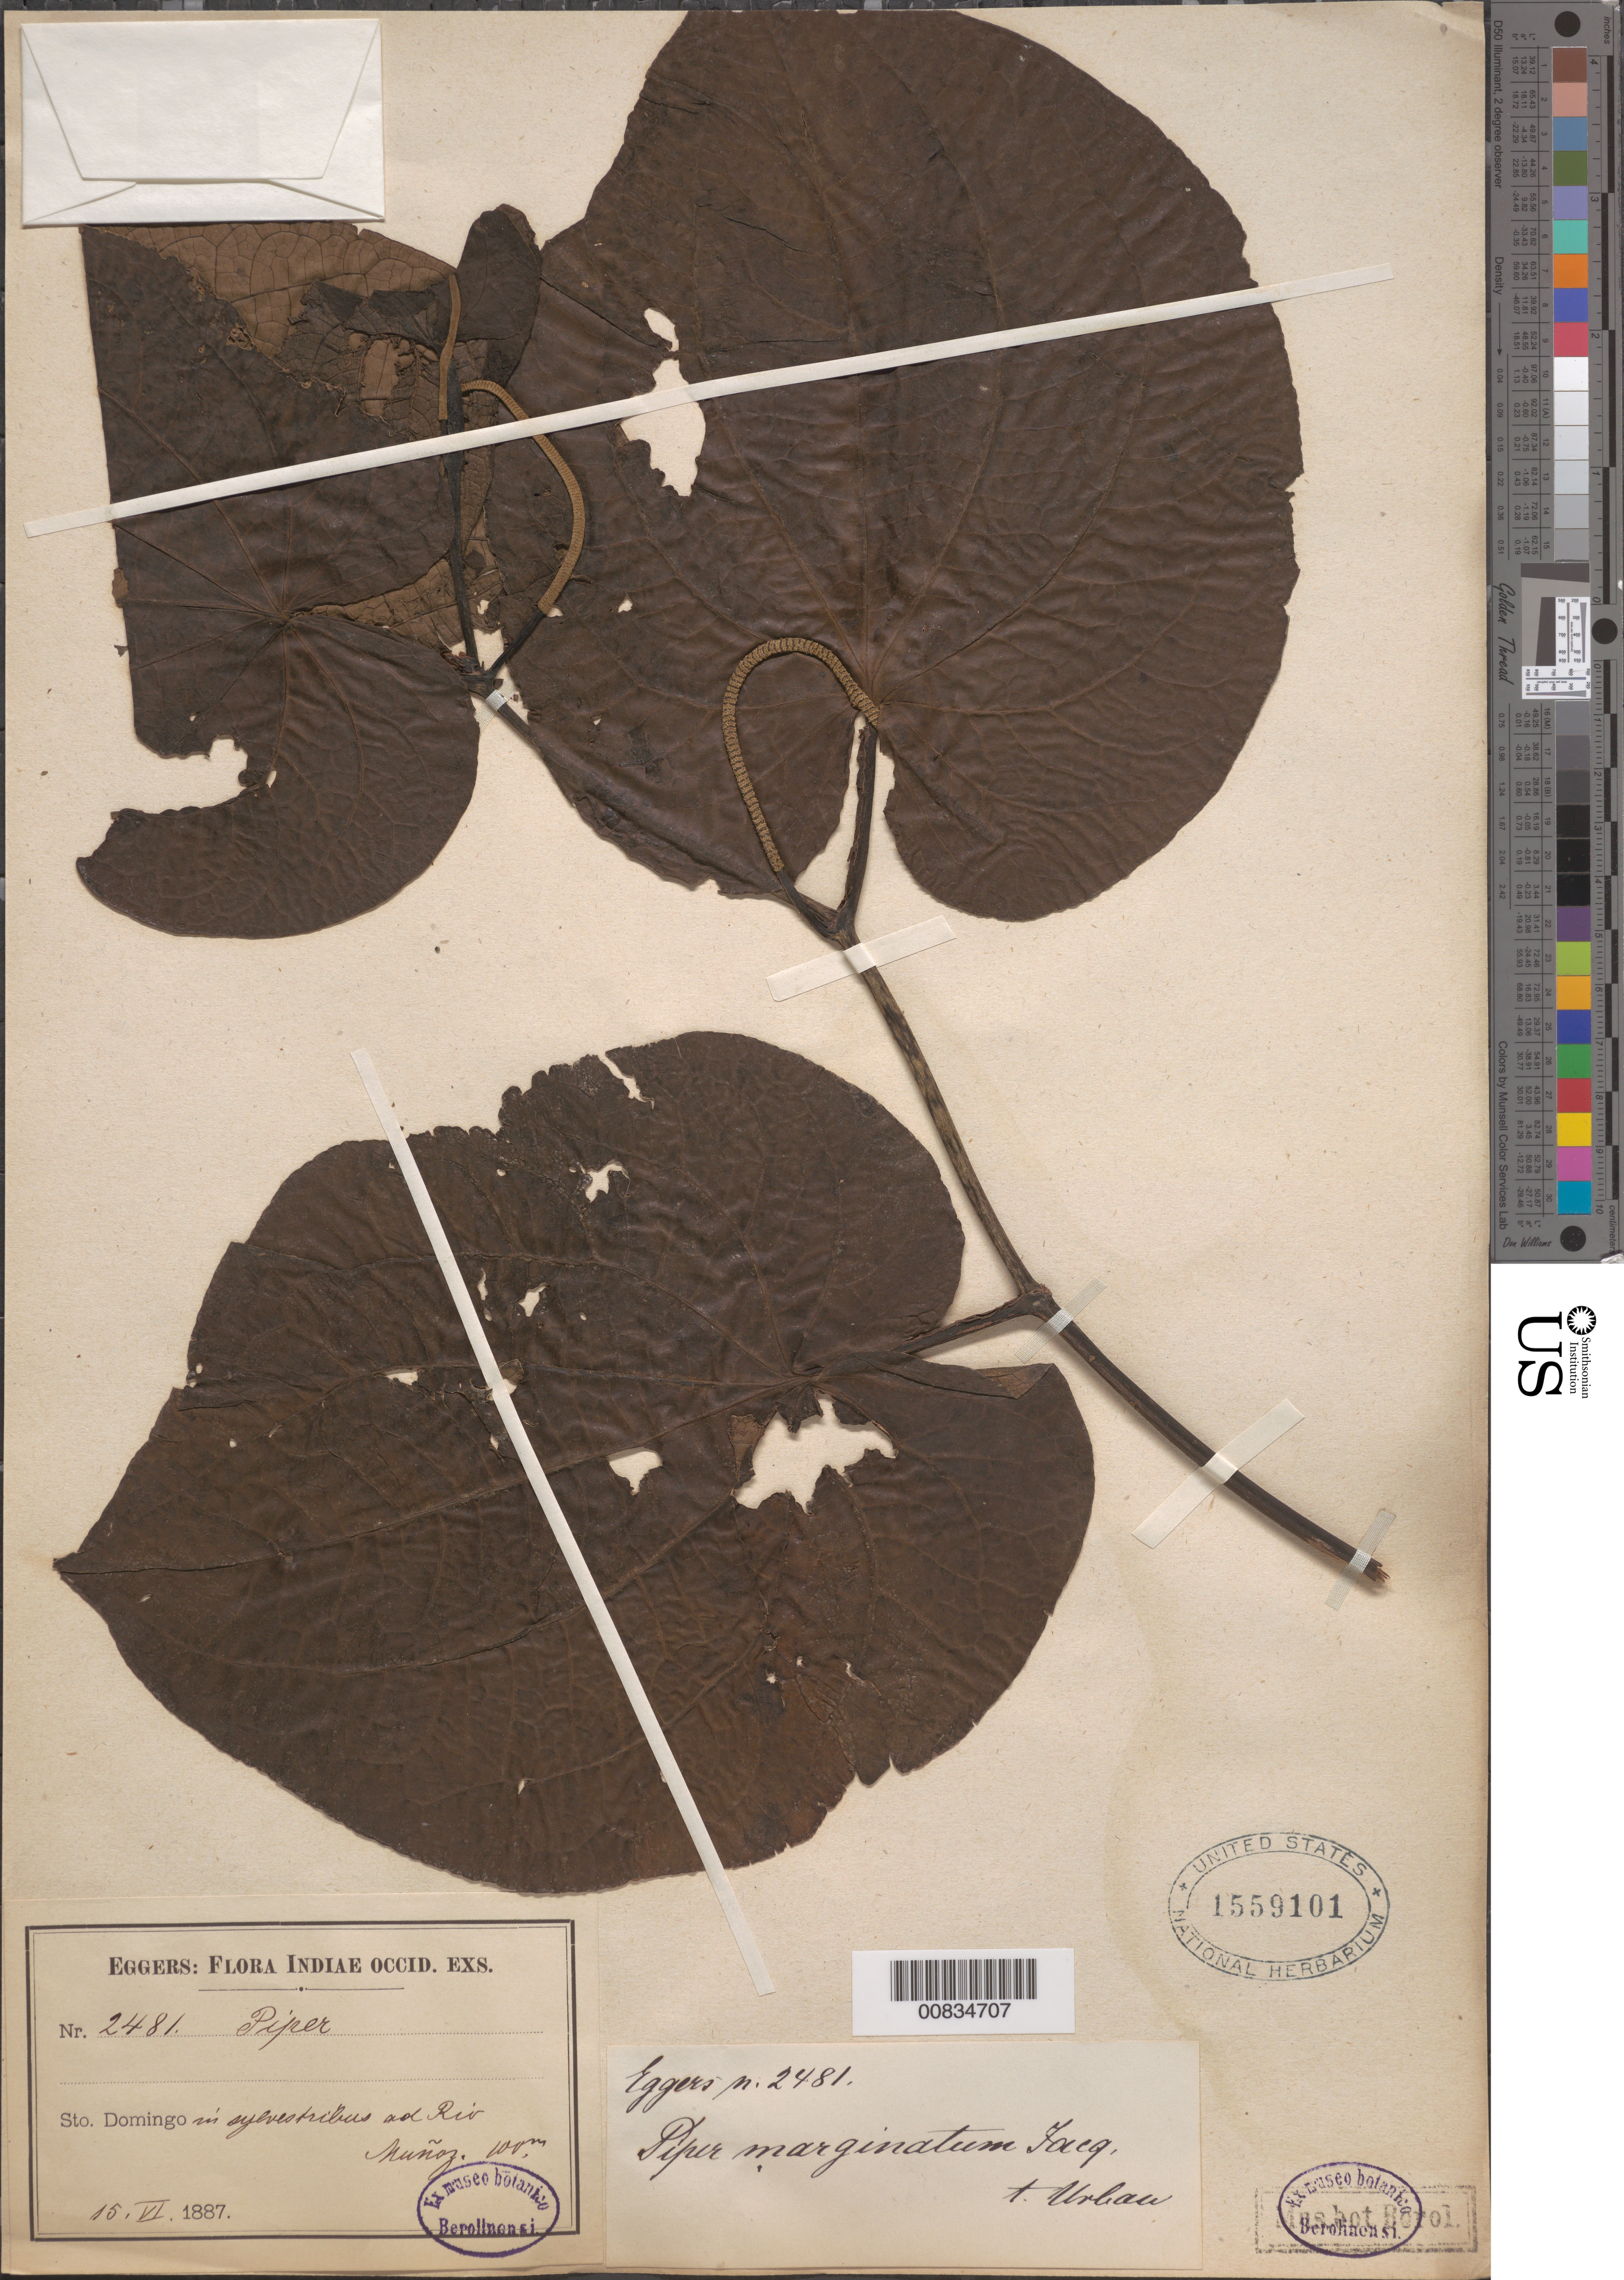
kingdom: Plantae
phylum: Tracheophyta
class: Magnoliopsida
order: Piperales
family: Piperaceae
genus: Piper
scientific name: Piper marginatum var. domatiiferum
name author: Trel.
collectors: H. F. A. von Eggers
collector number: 2481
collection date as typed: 15 Jun 1887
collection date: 1887-06-15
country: Dominican Republic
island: Hispaniola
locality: Sto. Domingo in sylvestribus ad Río Muñoz.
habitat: In sylvestribus ad rio.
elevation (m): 100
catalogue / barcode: US 1559101